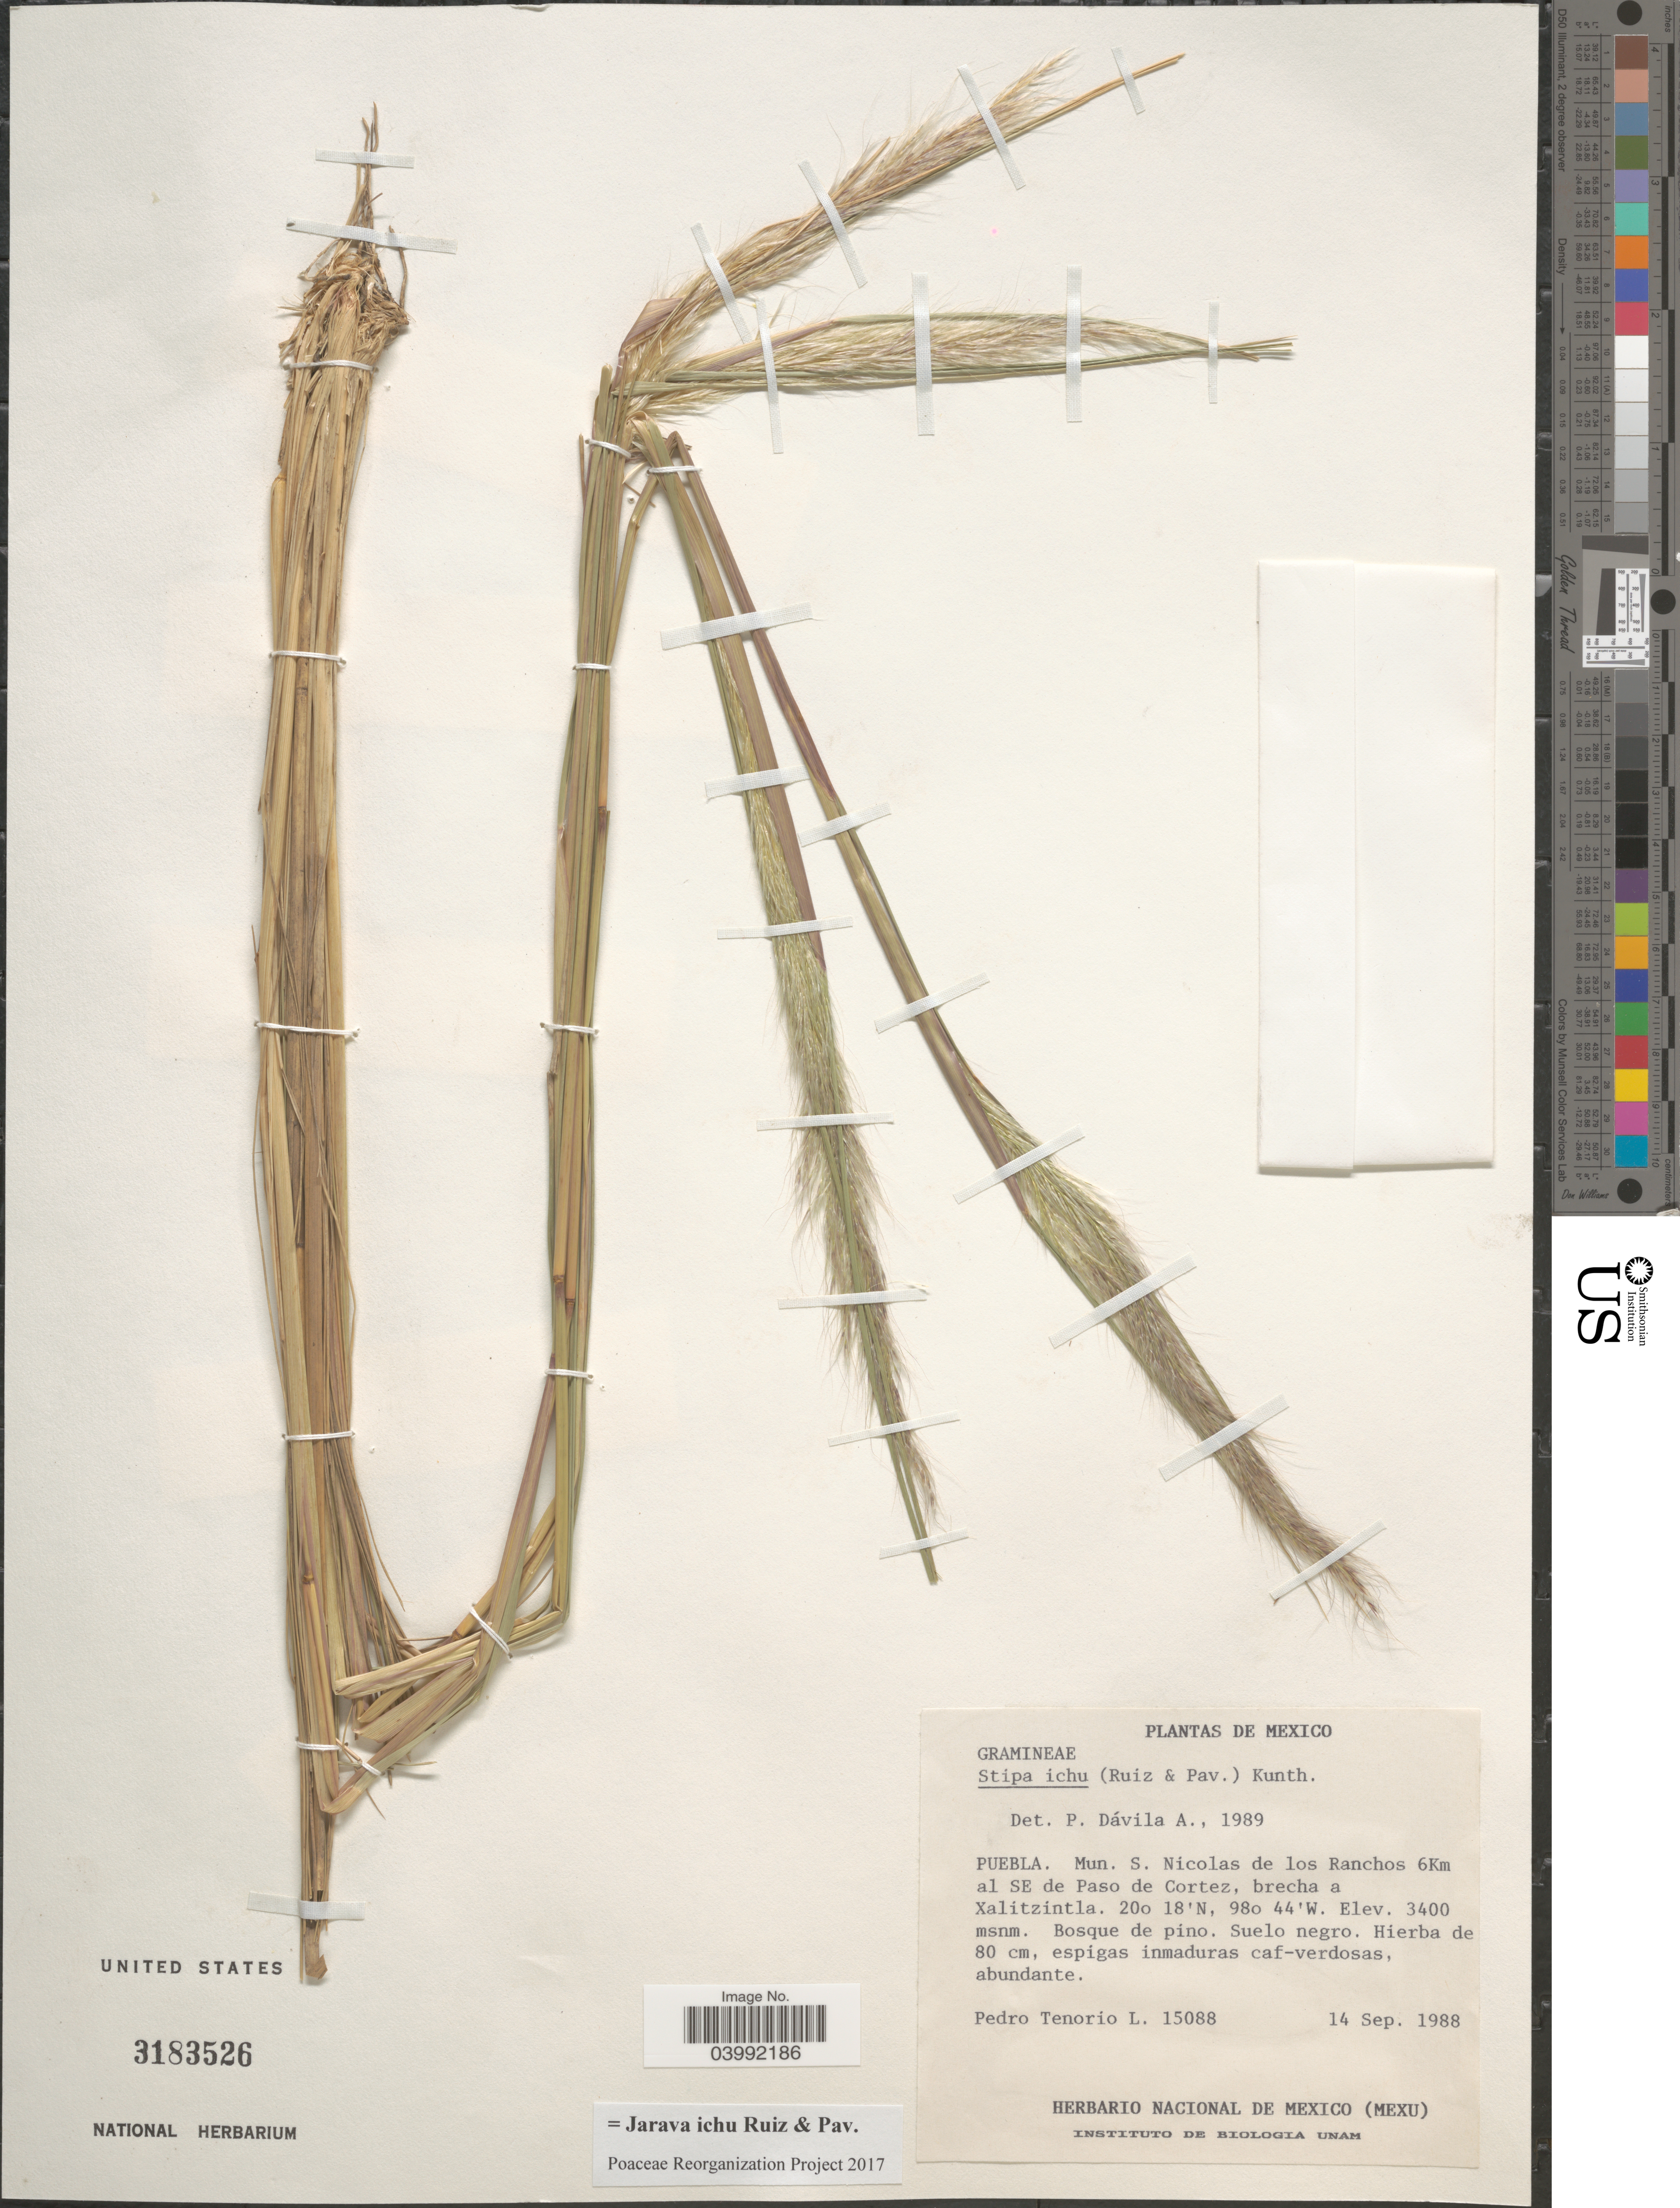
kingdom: Plantae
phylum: Tracheophyta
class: Liliopsida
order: Poales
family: Poaceae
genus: Jarava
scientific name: Jarava ichu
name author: Ruiz & Pav.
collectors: P. Tenorio L.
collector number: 15088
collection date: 1988-09-14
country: Mexico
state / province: Puebla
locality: Mun. S. Nicolas de los Ranchos 6 Km al SE de Paso de Cortez, brecha a Xalitzintla.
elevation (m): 3400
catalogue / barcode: US 3183526